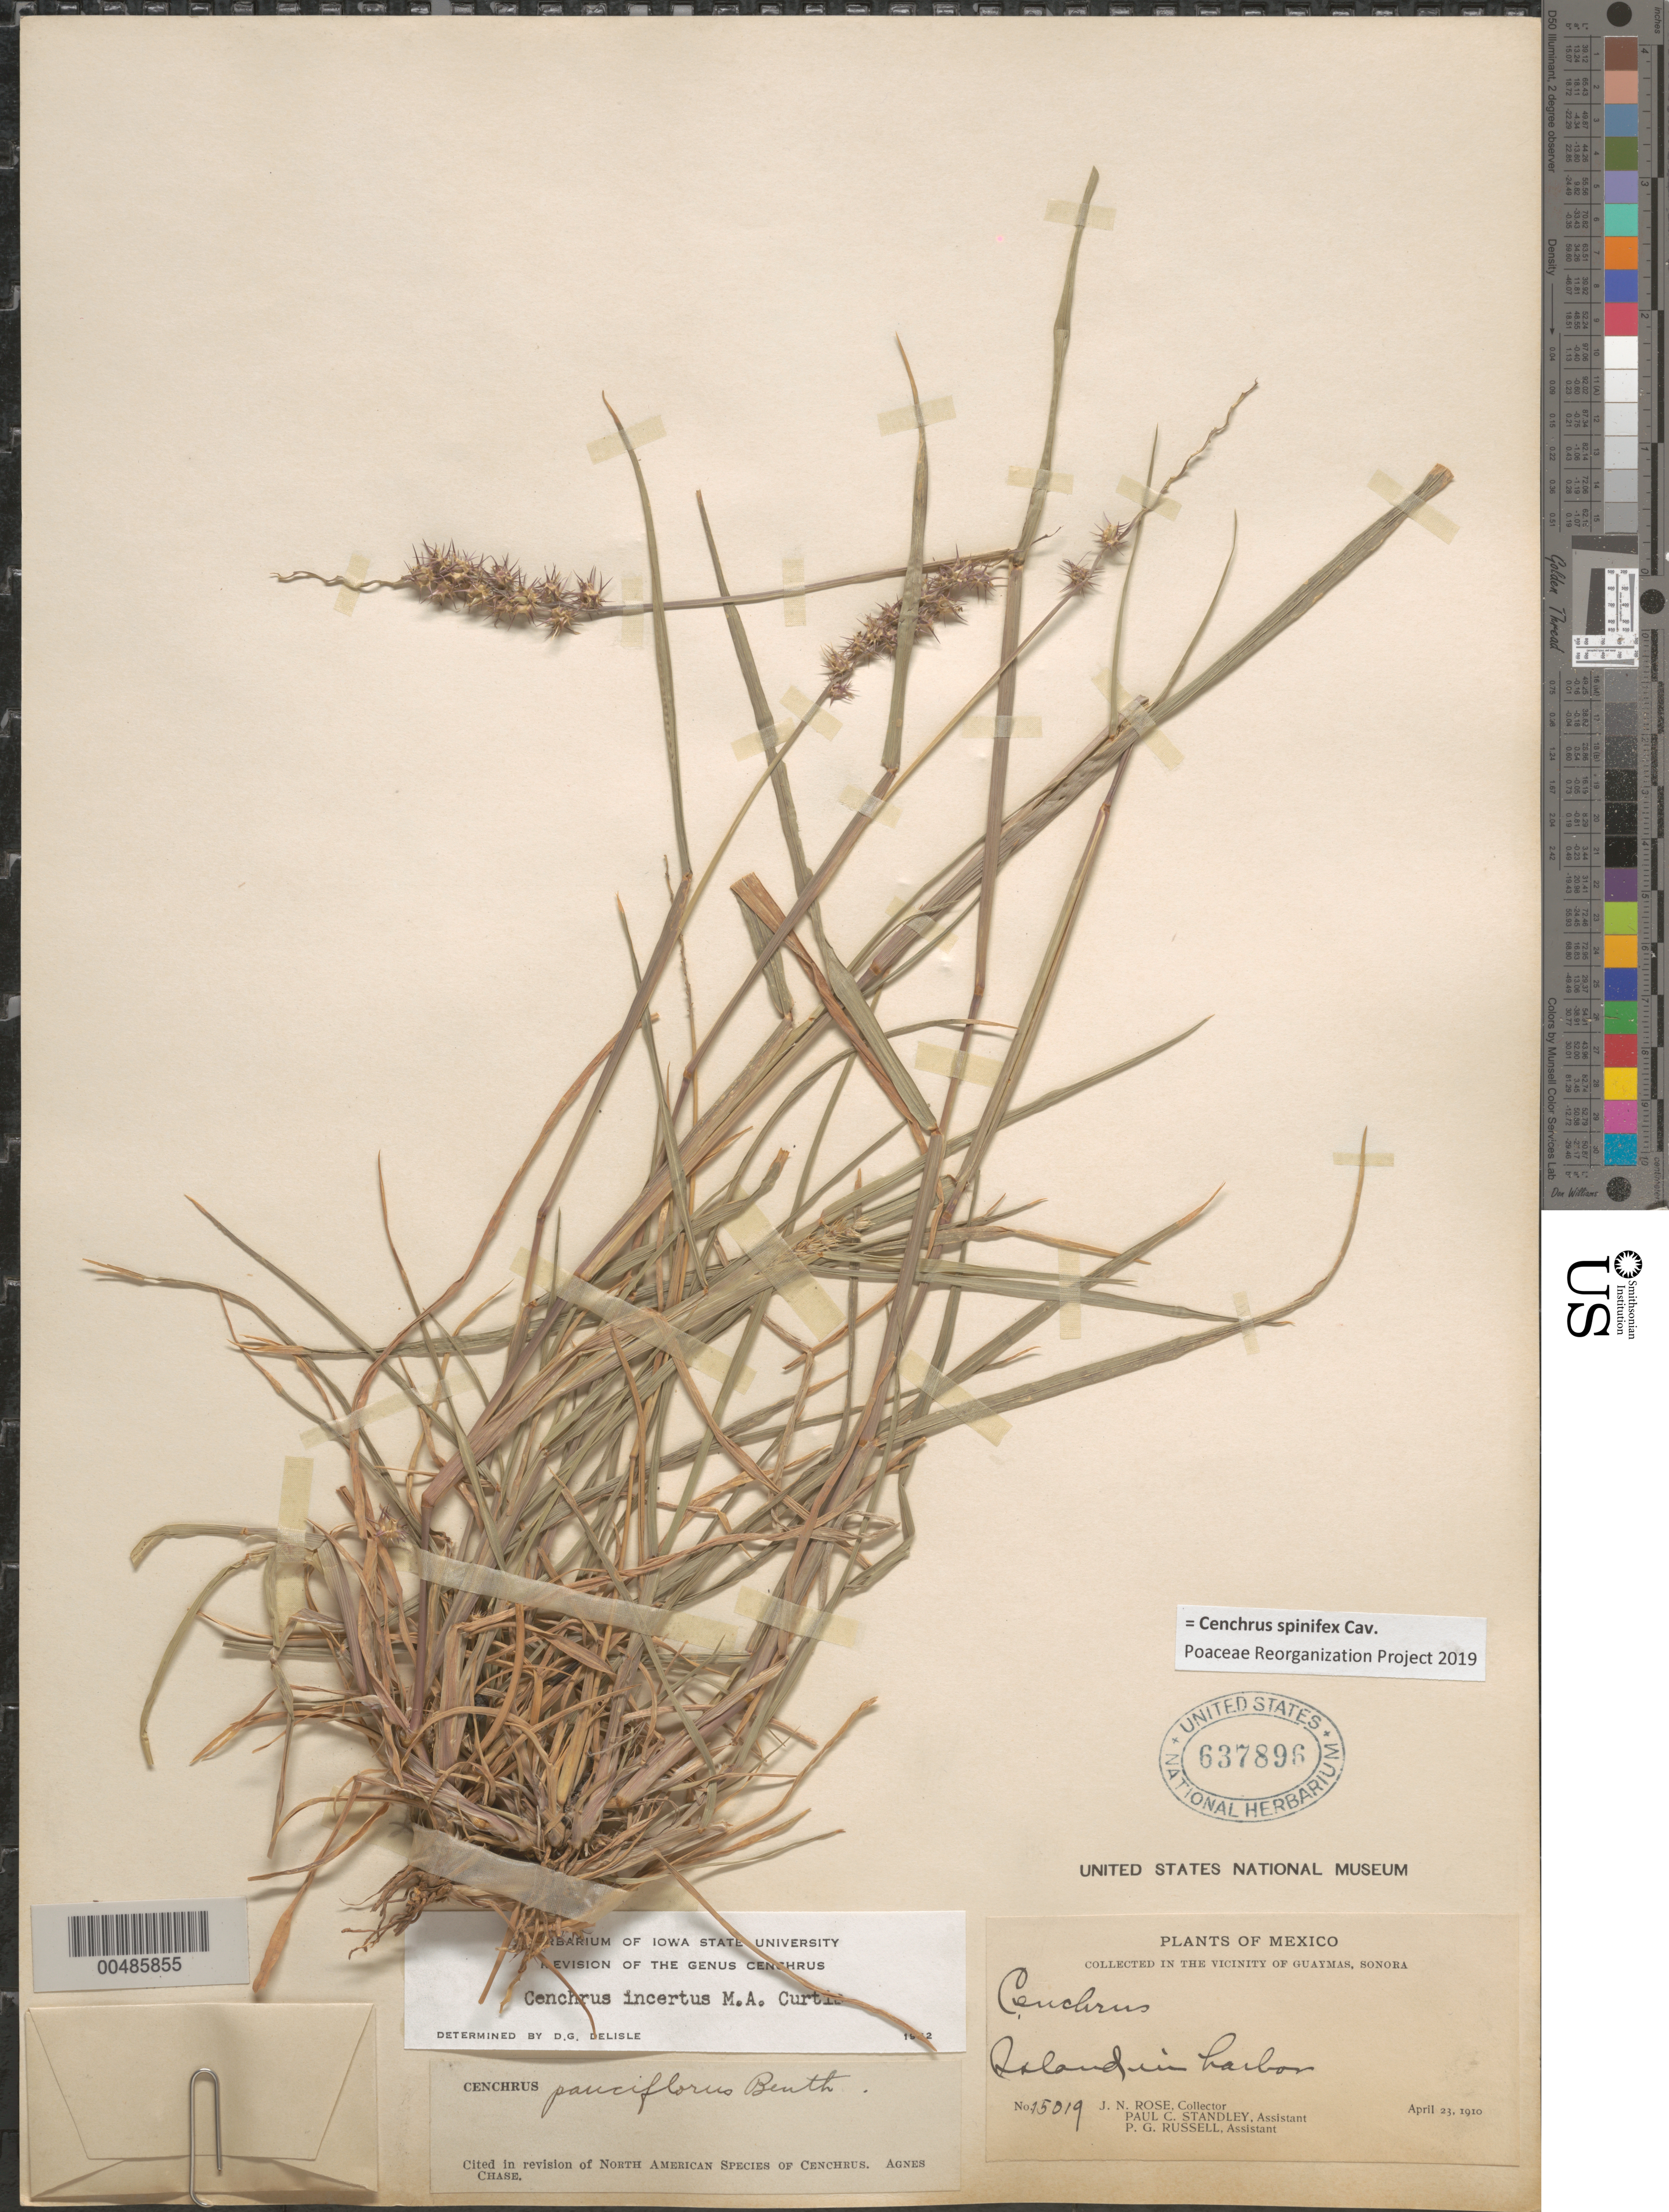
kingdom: Plantae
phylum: Tracheophyta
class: Liliopsida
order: Poales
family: Poaceae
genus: Cenchrus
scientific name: Cenchrus spinifex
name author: Cav.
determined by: Poaceae Reorganization Project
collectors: J. N. Rose, P. C. Standley & P. G. Russell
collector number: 15019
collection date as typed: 23 Apr 1910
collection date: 1910-04-23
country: Mexico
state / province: Sonora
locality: Guaymas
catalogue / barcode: US 637896